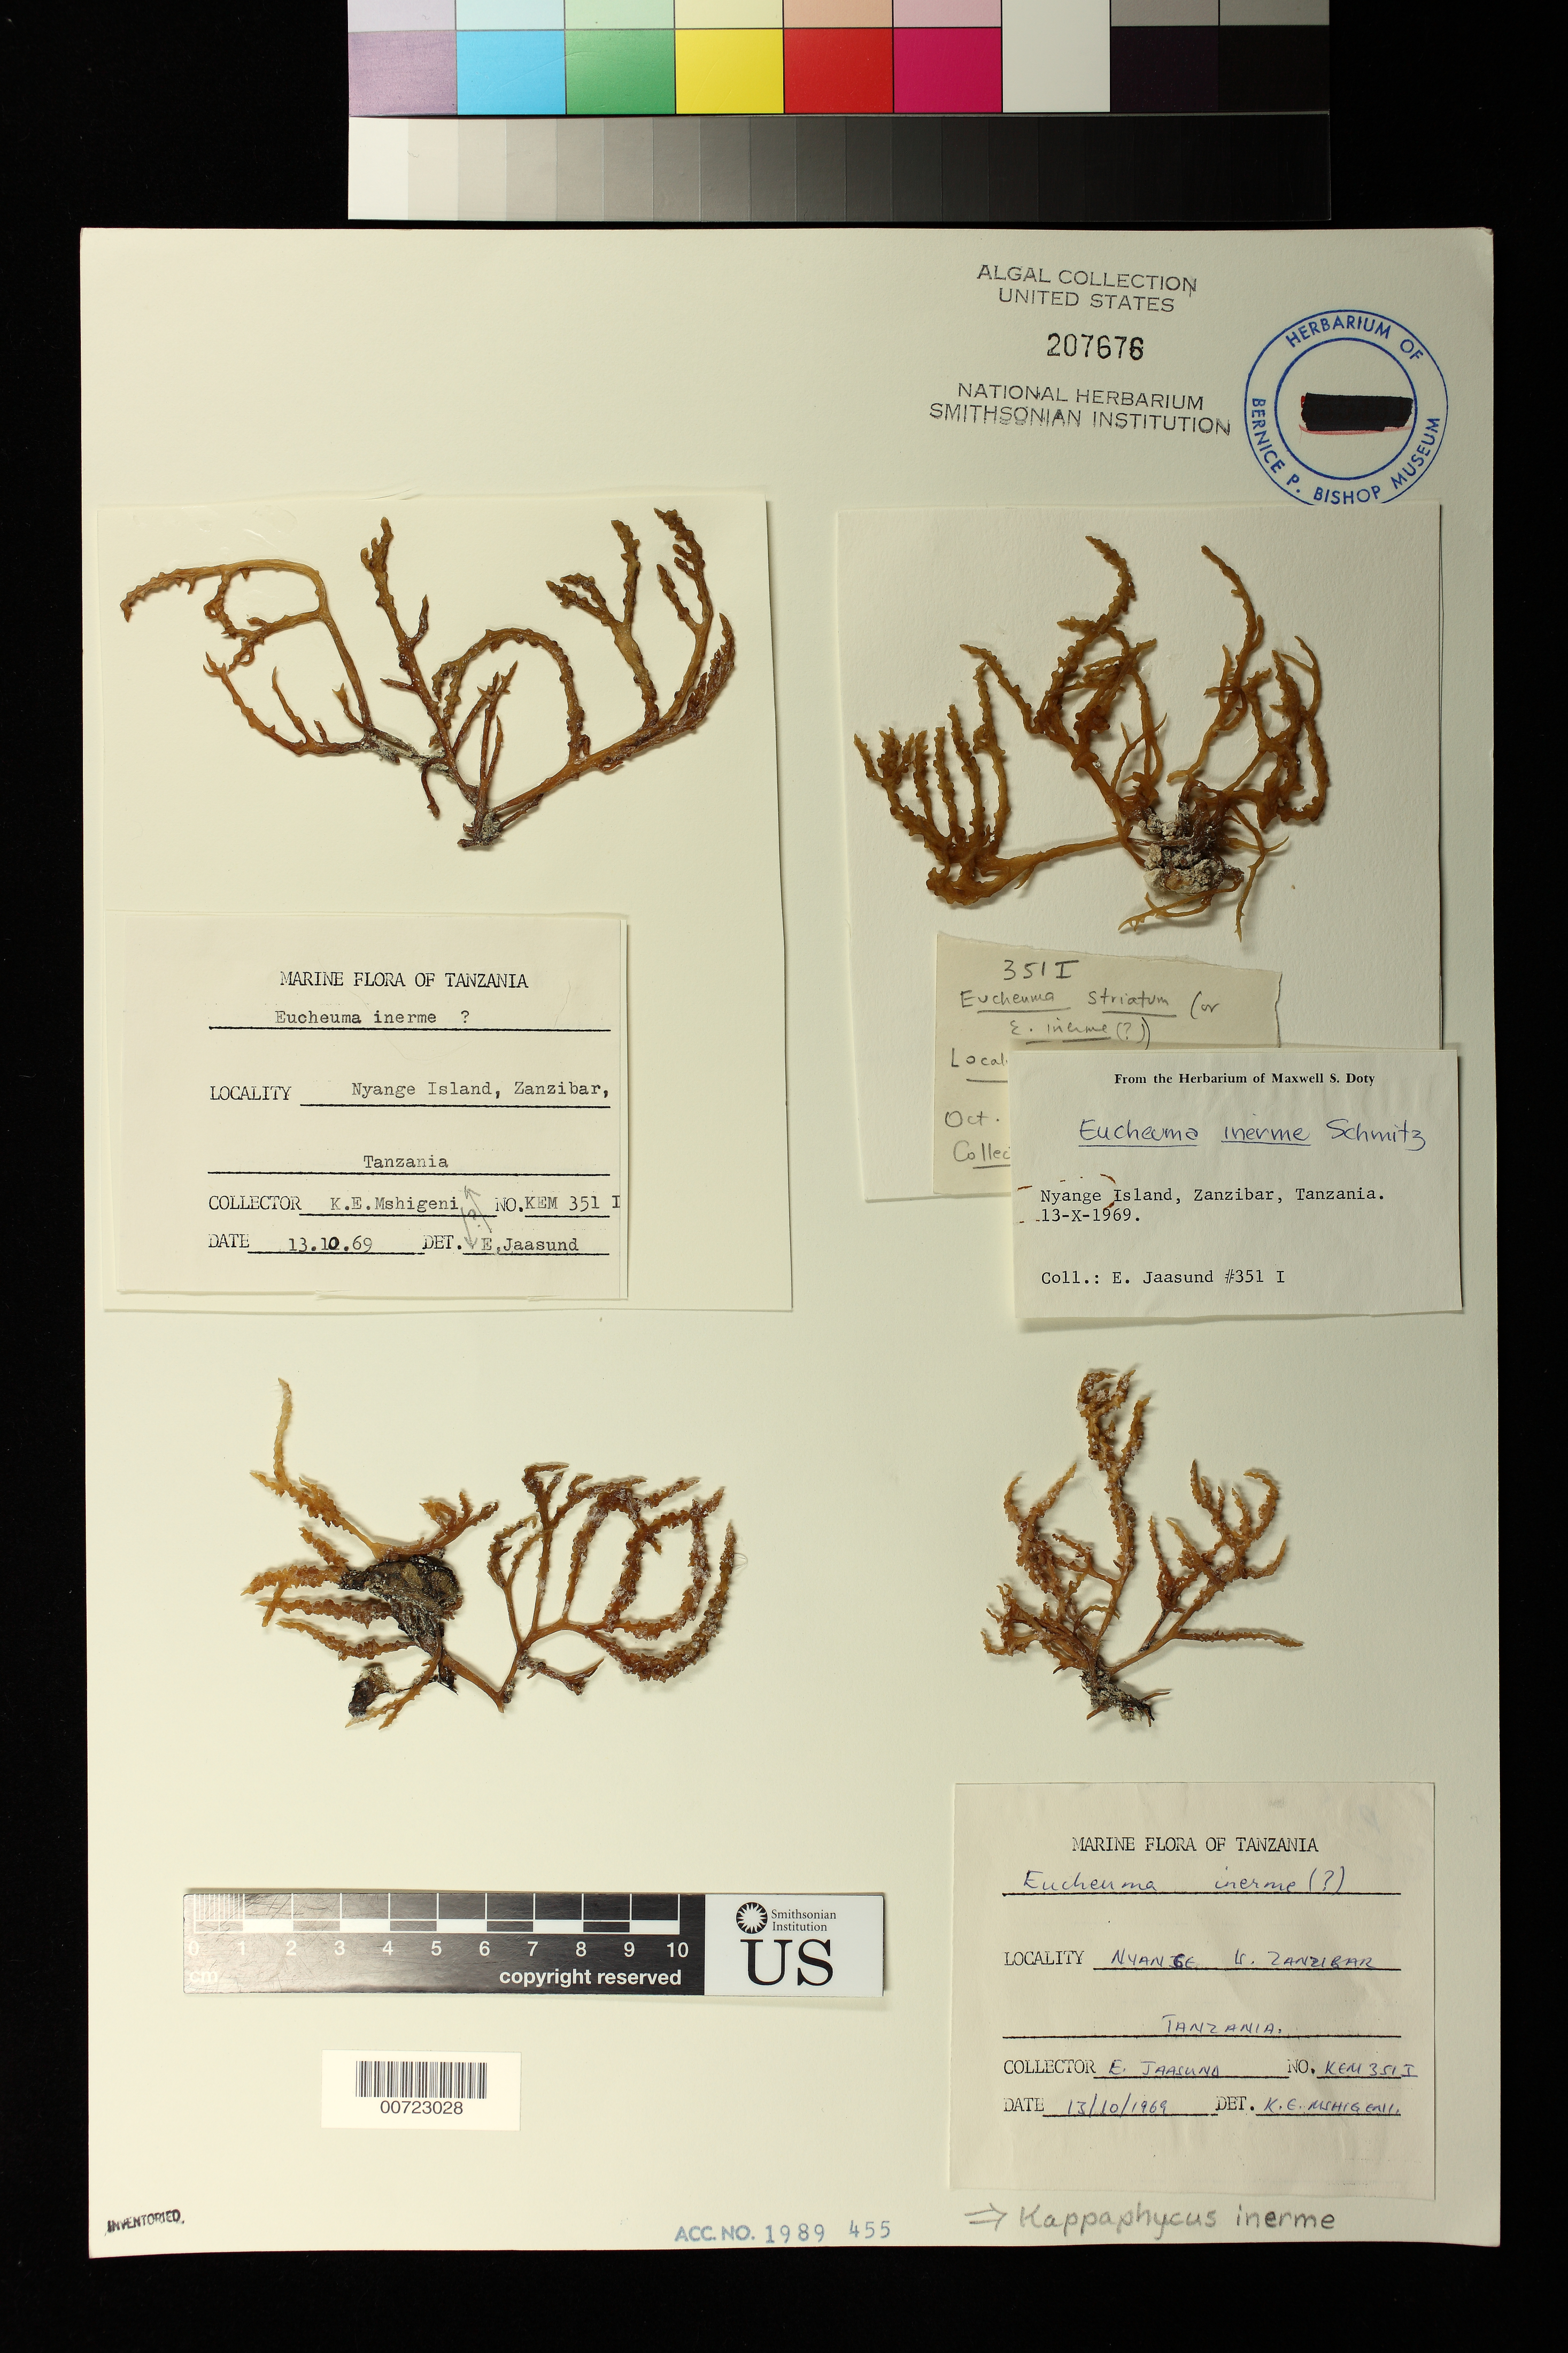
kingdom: Plantae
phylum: Rhodophyta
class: Florideophyceae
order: Gigartinales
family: Solieriaceae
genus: Kappaphycus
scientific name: Kappaphycus inermis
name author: (F. Schmitz) Doty ex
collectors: E. Jaasund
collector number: KEM 351 i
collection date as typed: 13 Oct 1969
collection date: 1969-10-13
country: Tanzania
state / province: Zanzibar Urban/West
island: Nyange Island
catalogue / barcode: US 207676